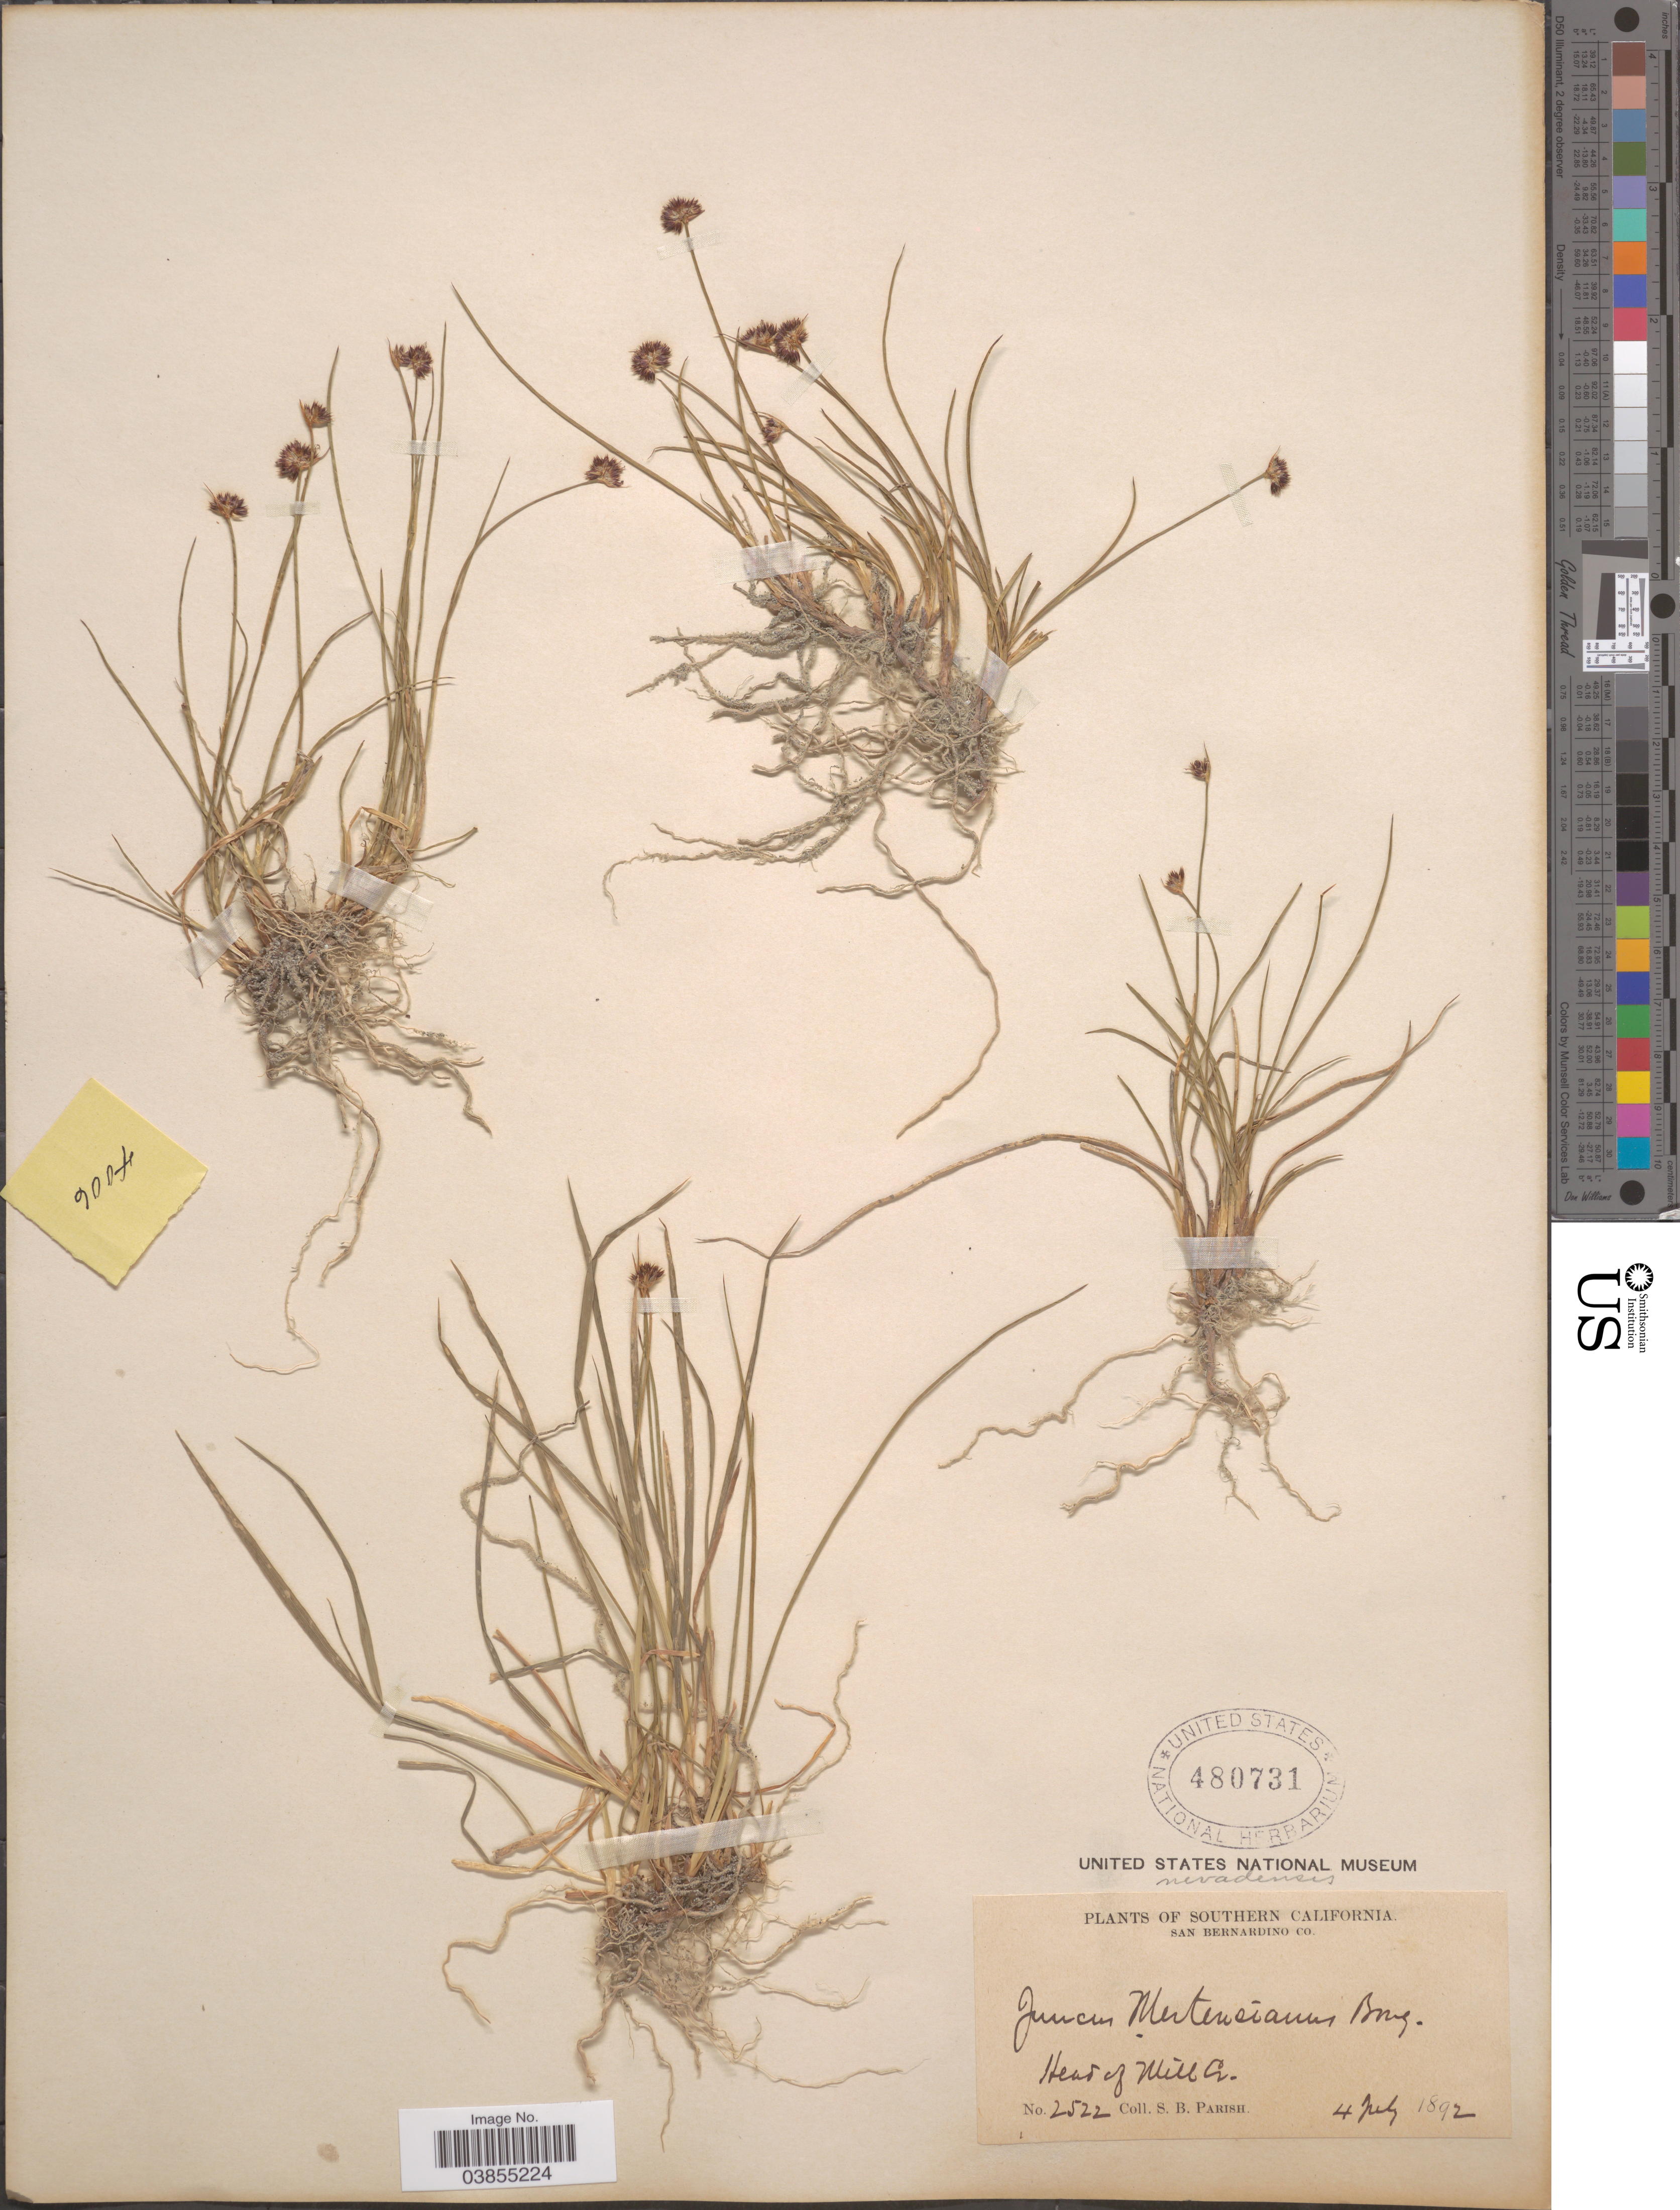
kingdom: Plantae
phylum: Tracheophyta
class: Liliopsida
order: Poales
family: Juncaceae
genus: Juncus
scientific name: Juncus mertensianus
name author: Bong.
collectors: S. B. Parish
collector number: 2522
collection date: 1892-07-04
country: United States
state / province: California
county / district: San Bernardino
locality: Southern California. San Bernardino Co. Head of Mill Cr.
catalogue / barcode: US 480731